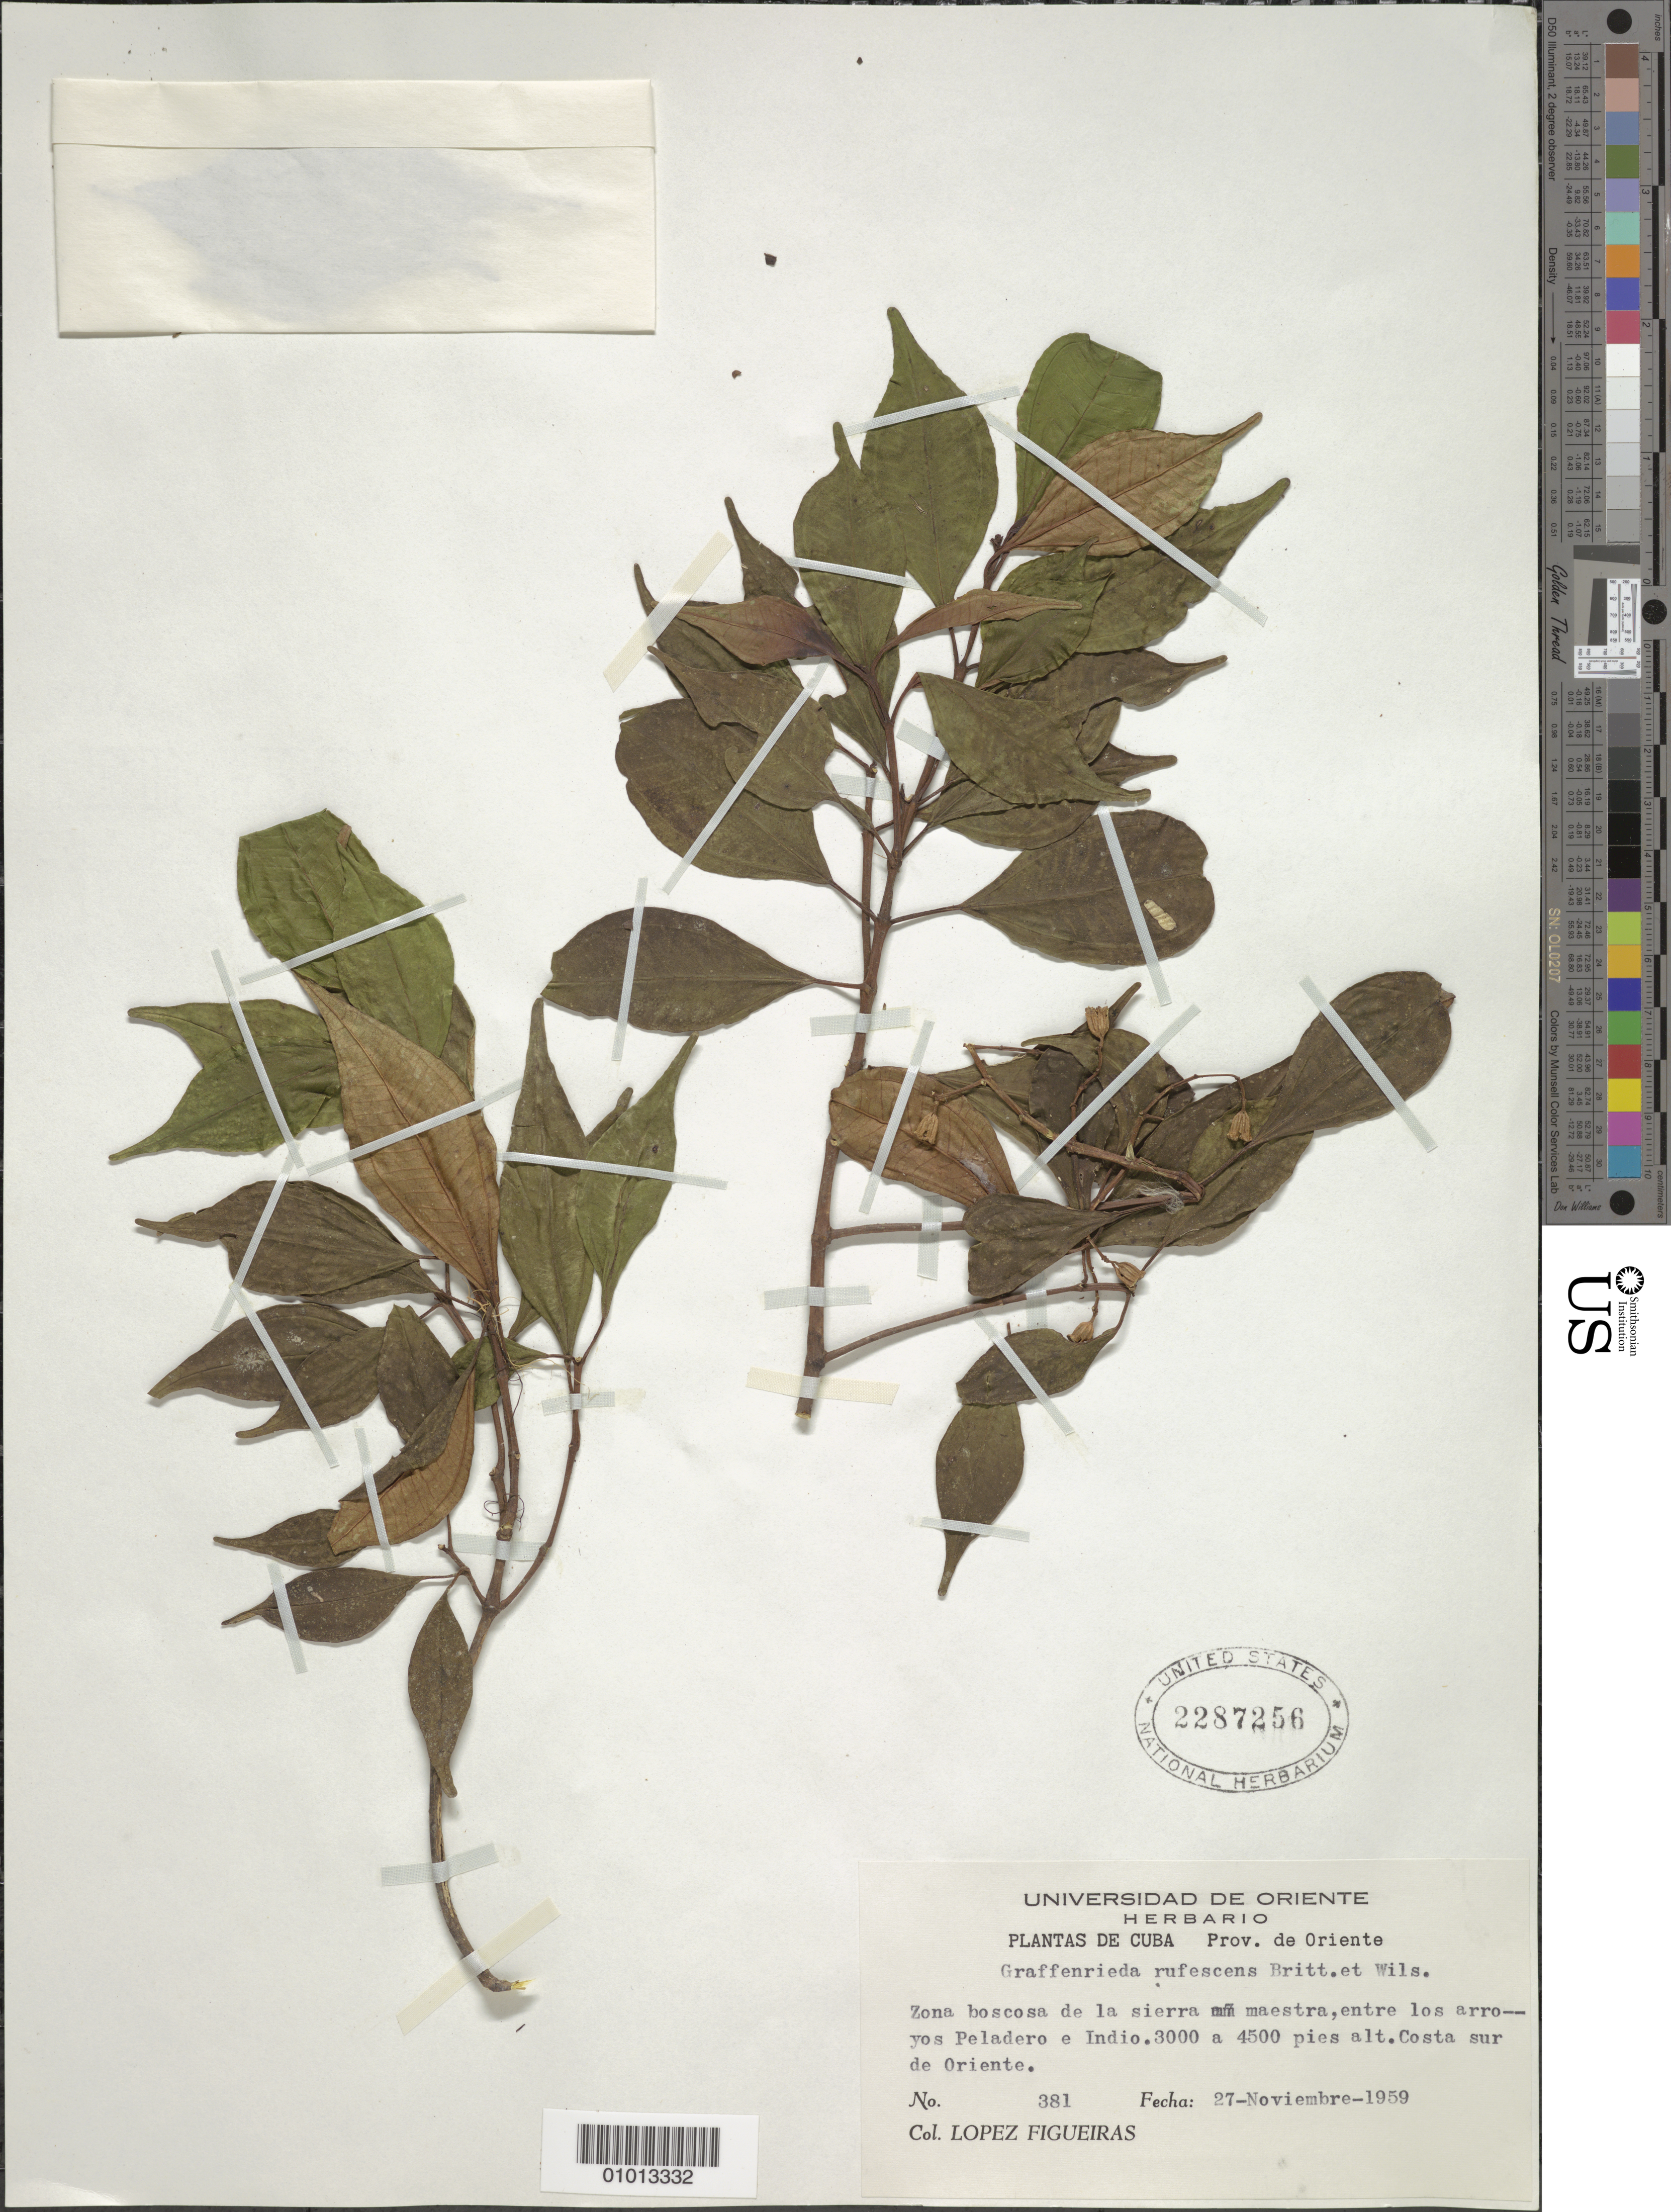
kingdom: Plantae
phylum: Tracheophyta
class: Magnoliopsida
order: Myrtales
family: Melastomataceae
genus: Graffenrieda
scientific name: Graffenrieda rufescens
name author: Britton & P. Wilson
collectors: M. López Figueiras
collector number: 381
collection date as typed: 27 Nov 1959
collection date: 1959-11-27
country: Cuba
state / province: Oriente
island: Cuba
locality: Sierra Maestra, entre los arroyos Peladero e Indio Costa sur Oriente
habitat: Zona boscosa de la sierra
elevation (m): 914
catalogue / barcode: US 2287256